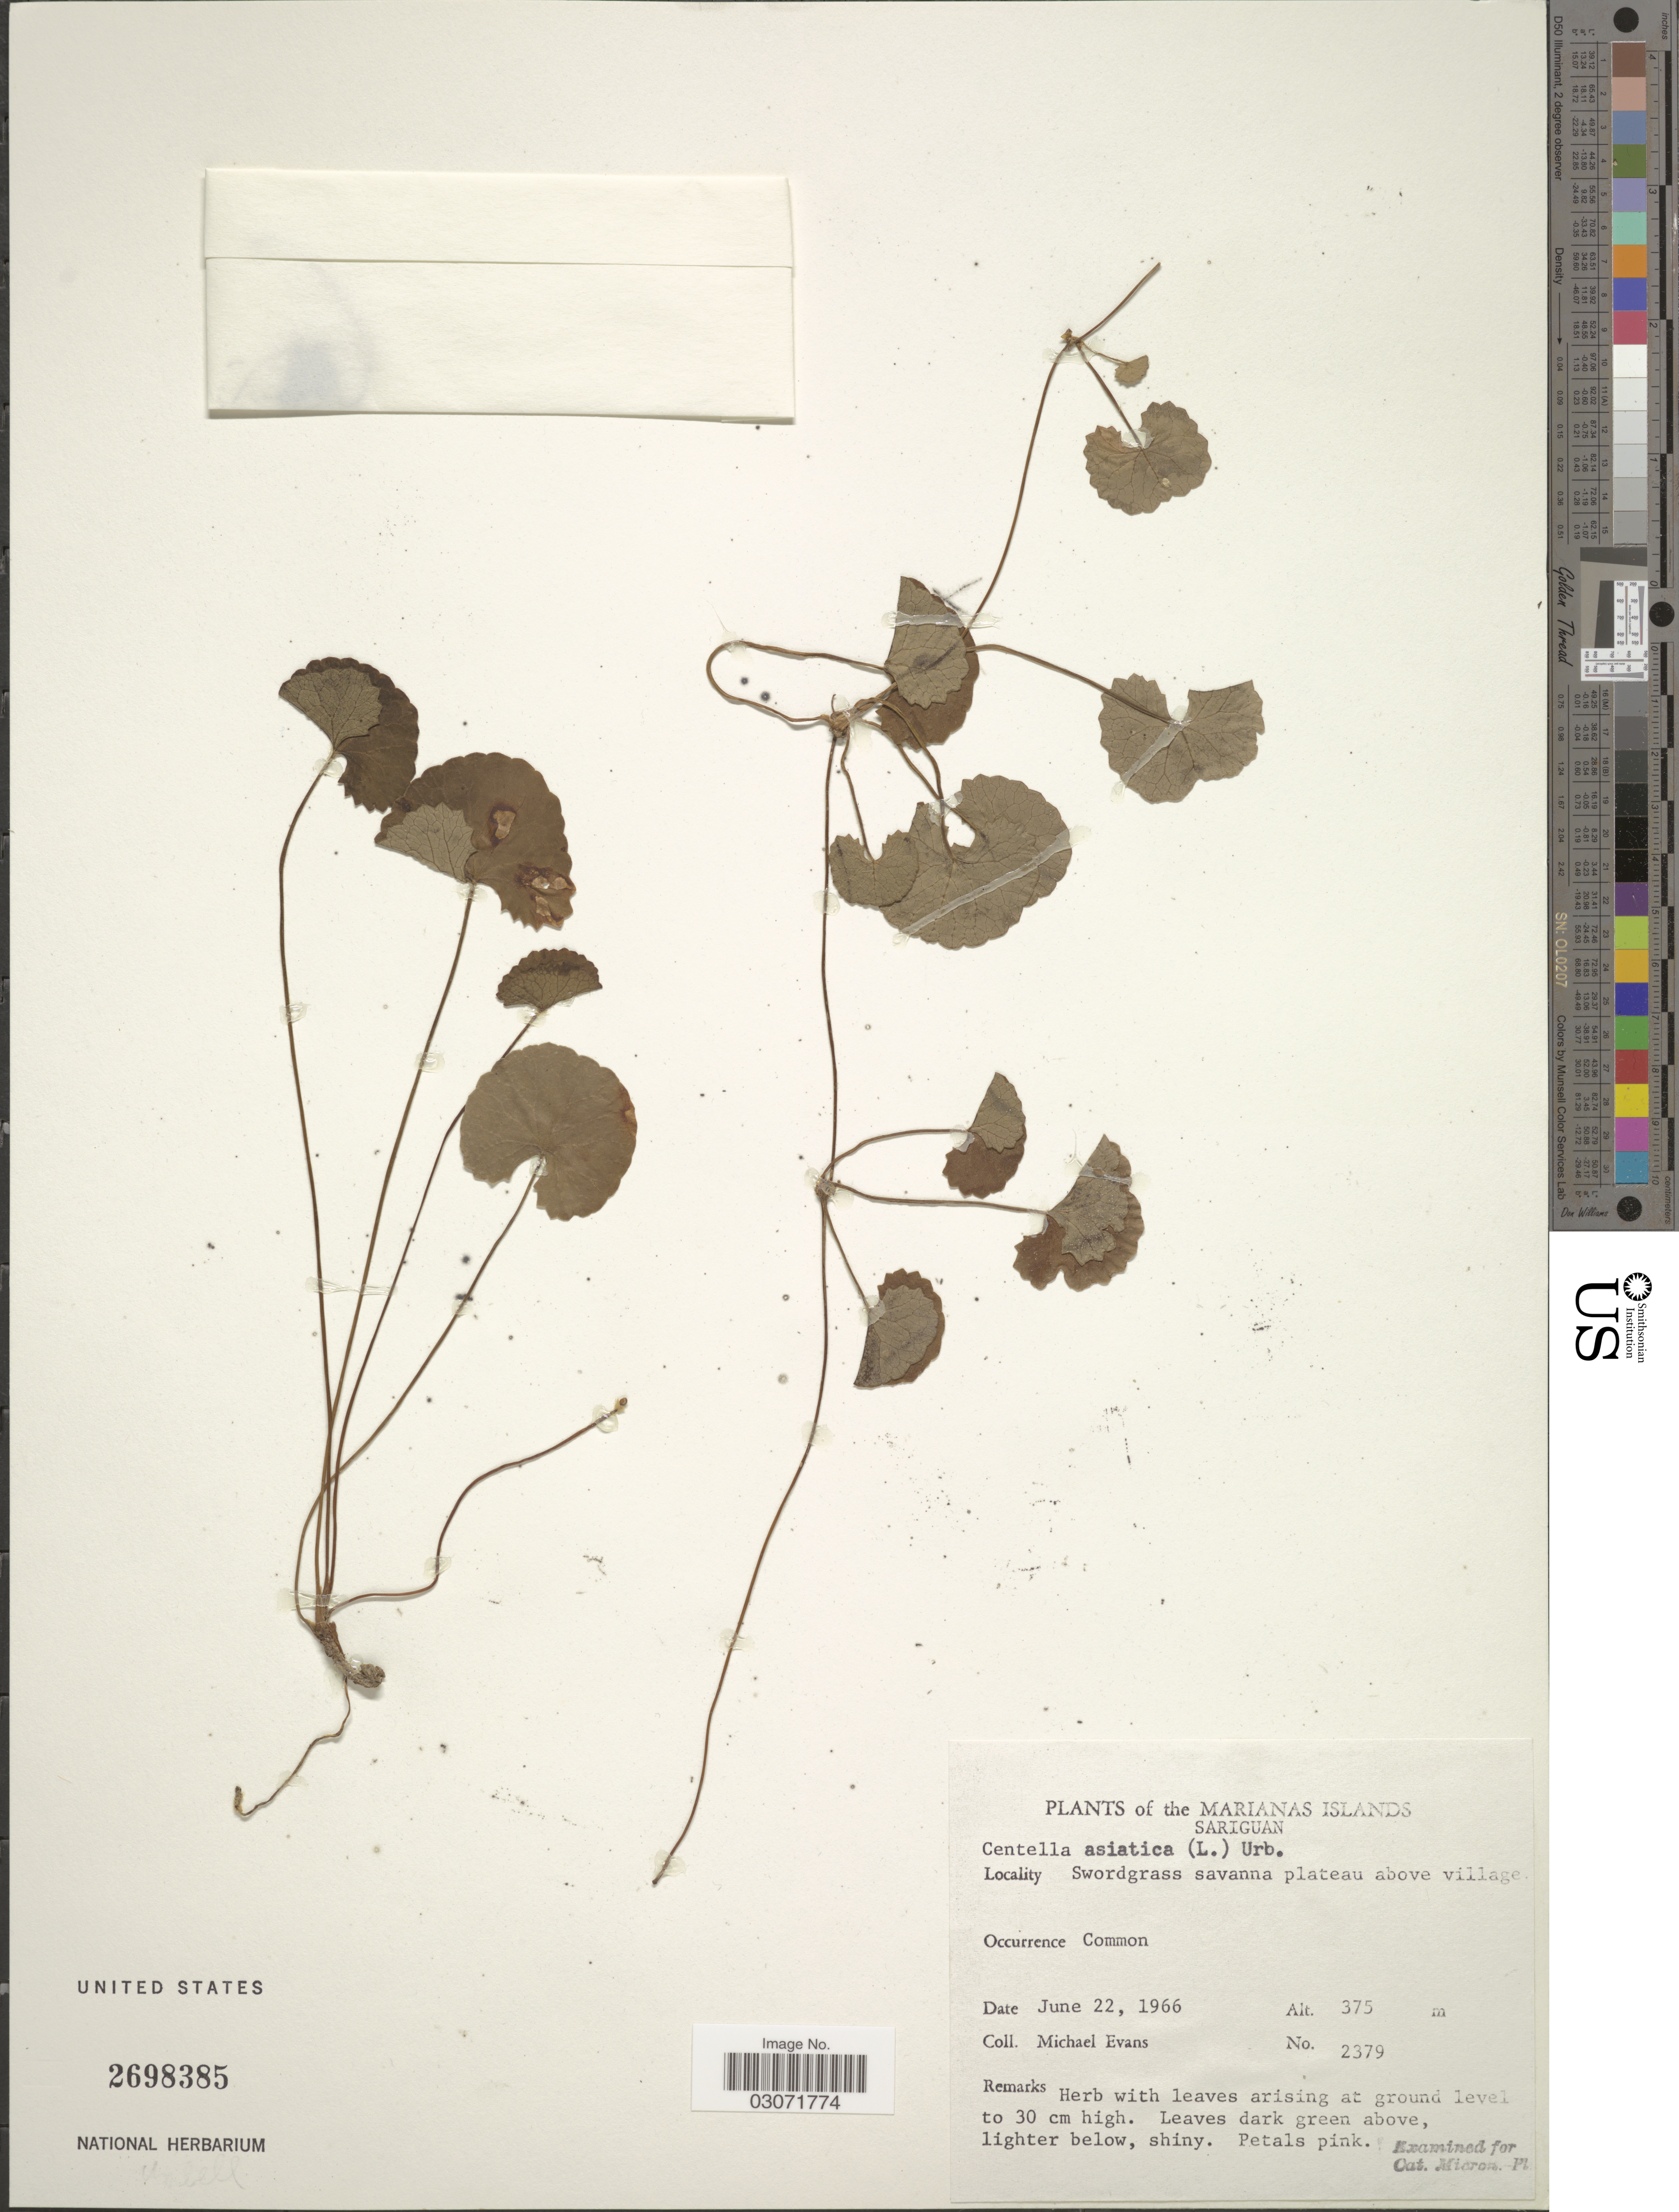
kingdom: Plantae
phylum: Tracheophyta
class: Magnoliopsida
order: Apiales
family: Apiaceae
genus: Centella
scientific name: Centella asiatica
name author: (L.) Urb.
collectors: M. Evans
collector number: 2379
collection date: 1966-06-22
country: Northern Mariana Islands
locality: The Marianas Islands, Sariguan. Swordgrass savanna plateau above village.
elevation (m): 375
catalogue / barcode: US 2698385